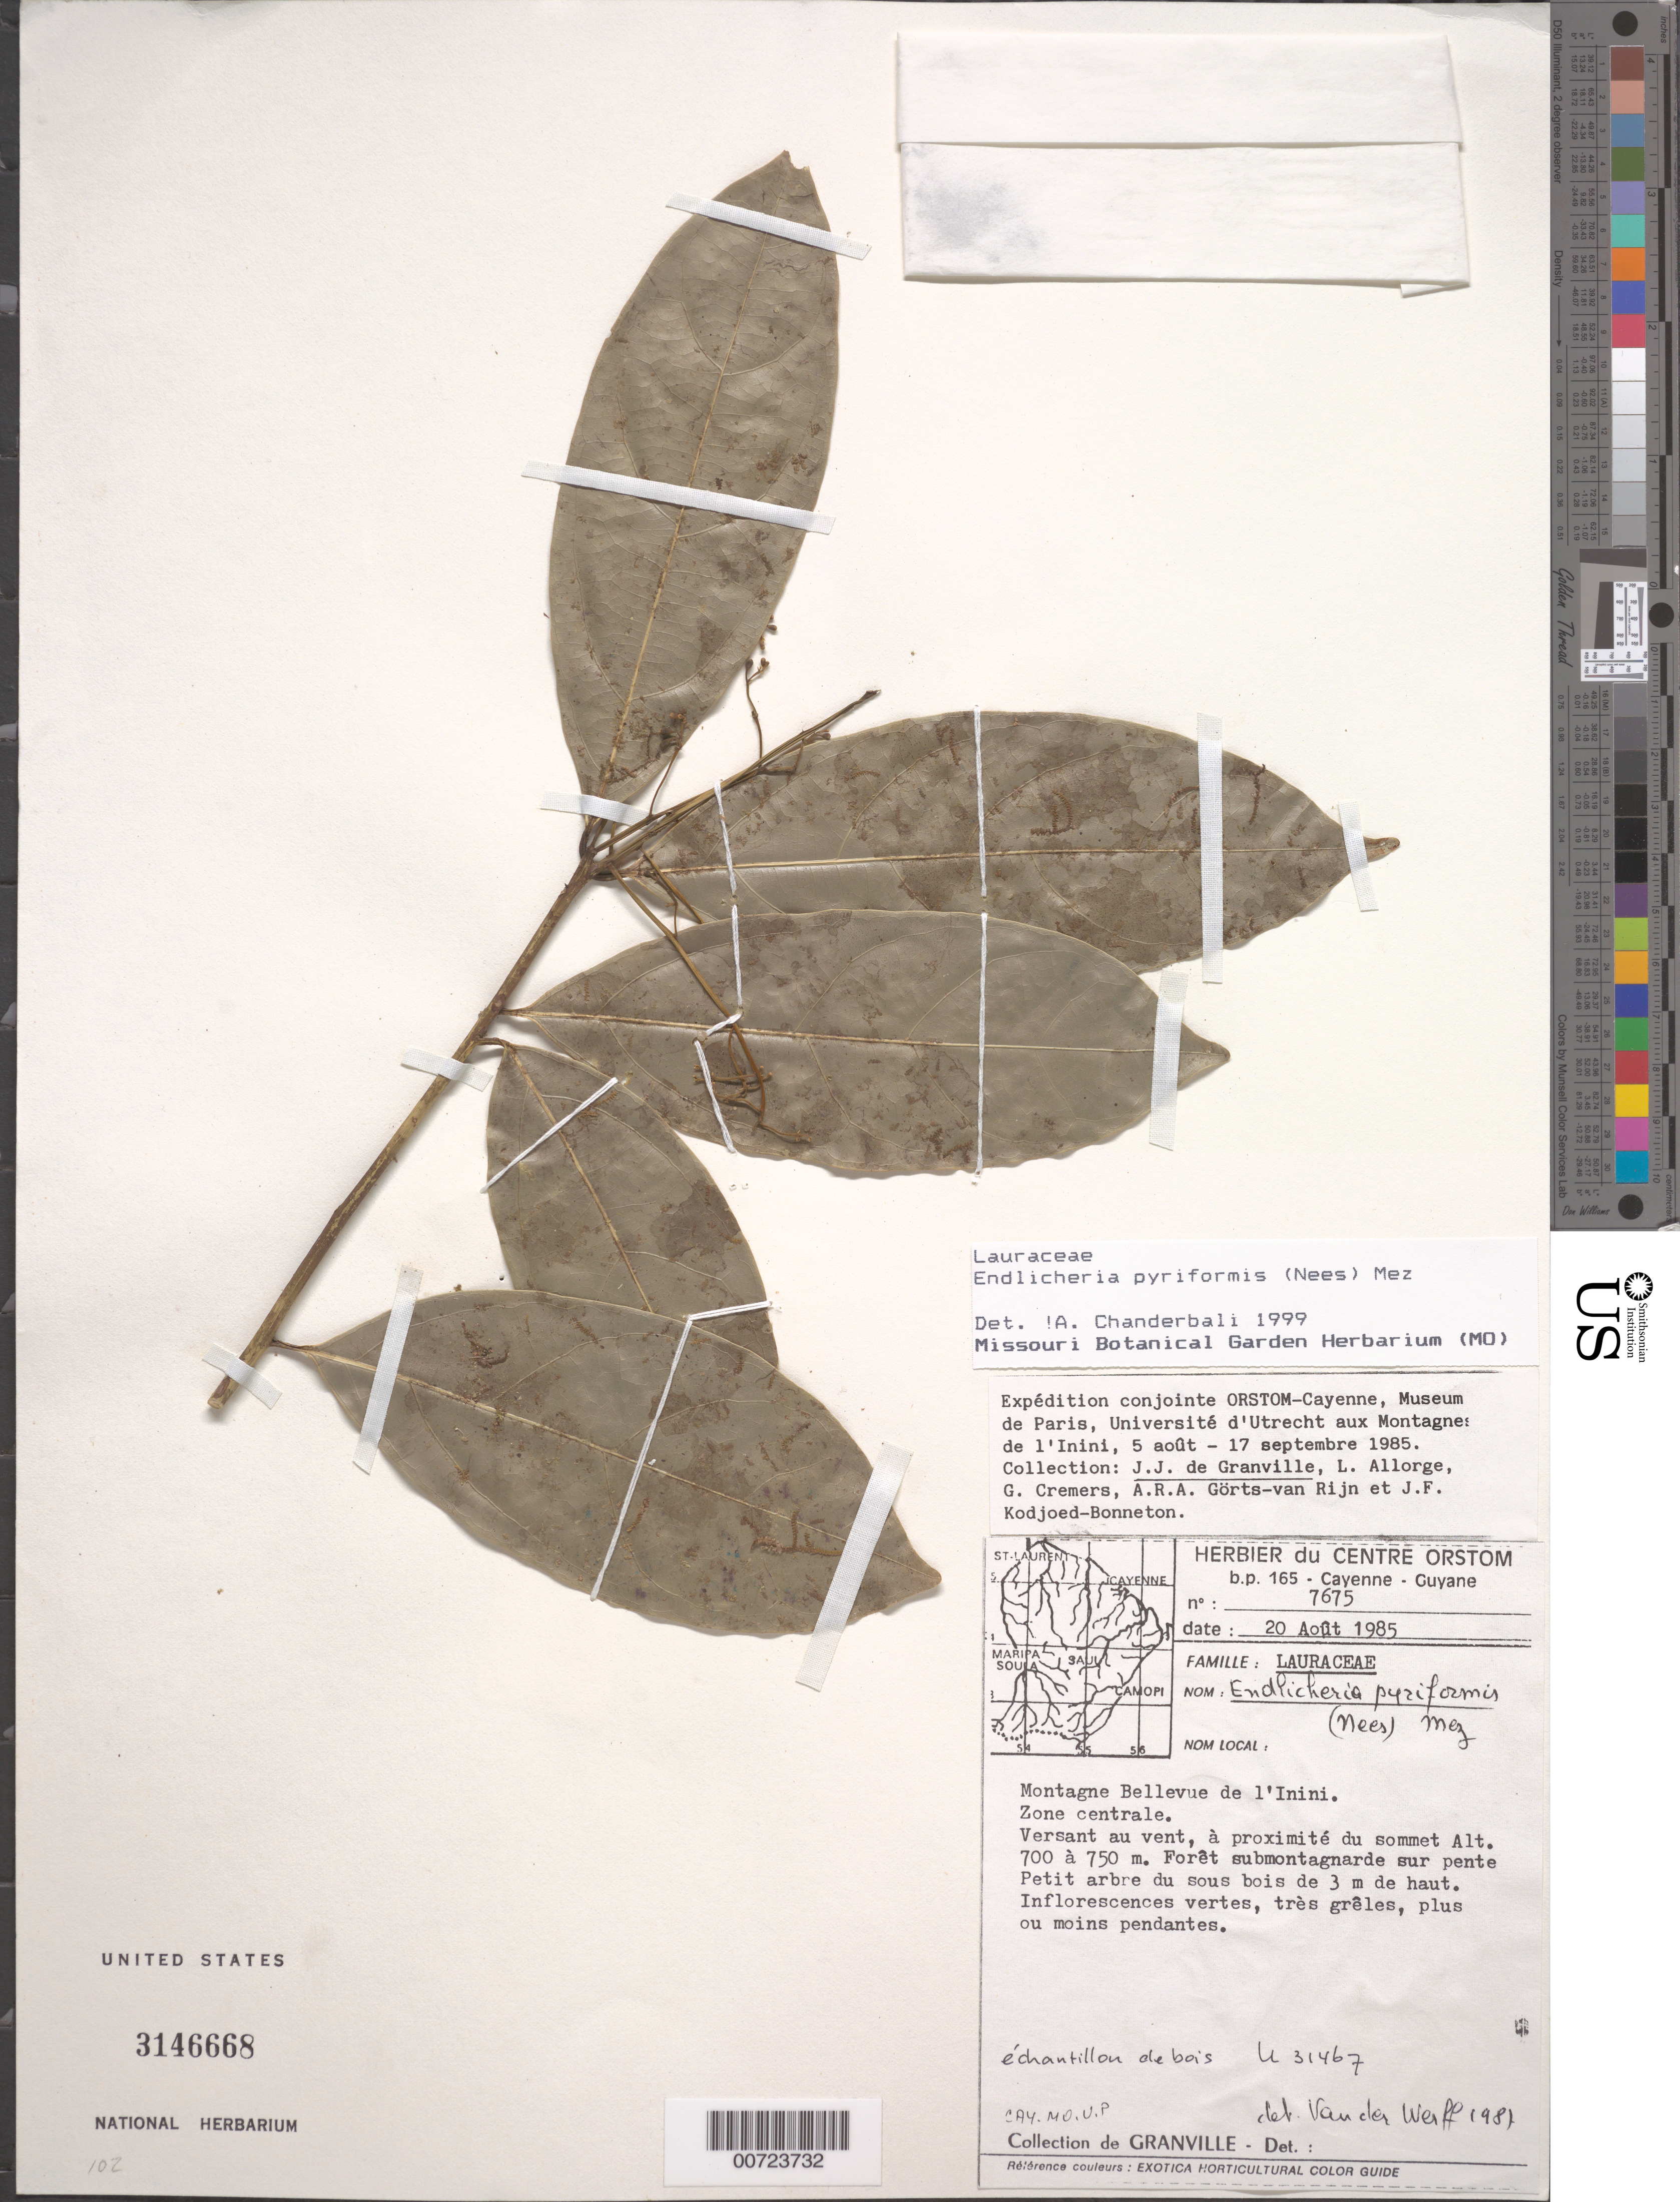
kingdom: Plantae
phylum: Tracheophyta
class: Magnoliopsida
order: Laurales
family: Lauraceae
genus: Endlicheria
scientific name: Endlicheria pyriformis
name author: (Nees) Mez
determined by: Chanderbali, Andre Shashi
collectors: J.-J. de Granville, L. Allorge, G. Cremers, A. .R. A. Görts-van Rijn & J. Kodjoed-Bonneton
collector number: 7675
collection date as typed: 20-Aug-85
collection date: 1985-08-20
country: French Guiana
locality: Montagnes Bellevue de l'Inini, zone centrale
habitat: Versant au vent, a proximite du sommet. Forêt submontagnarde sur pente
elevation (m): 700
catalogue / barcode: US 3146668